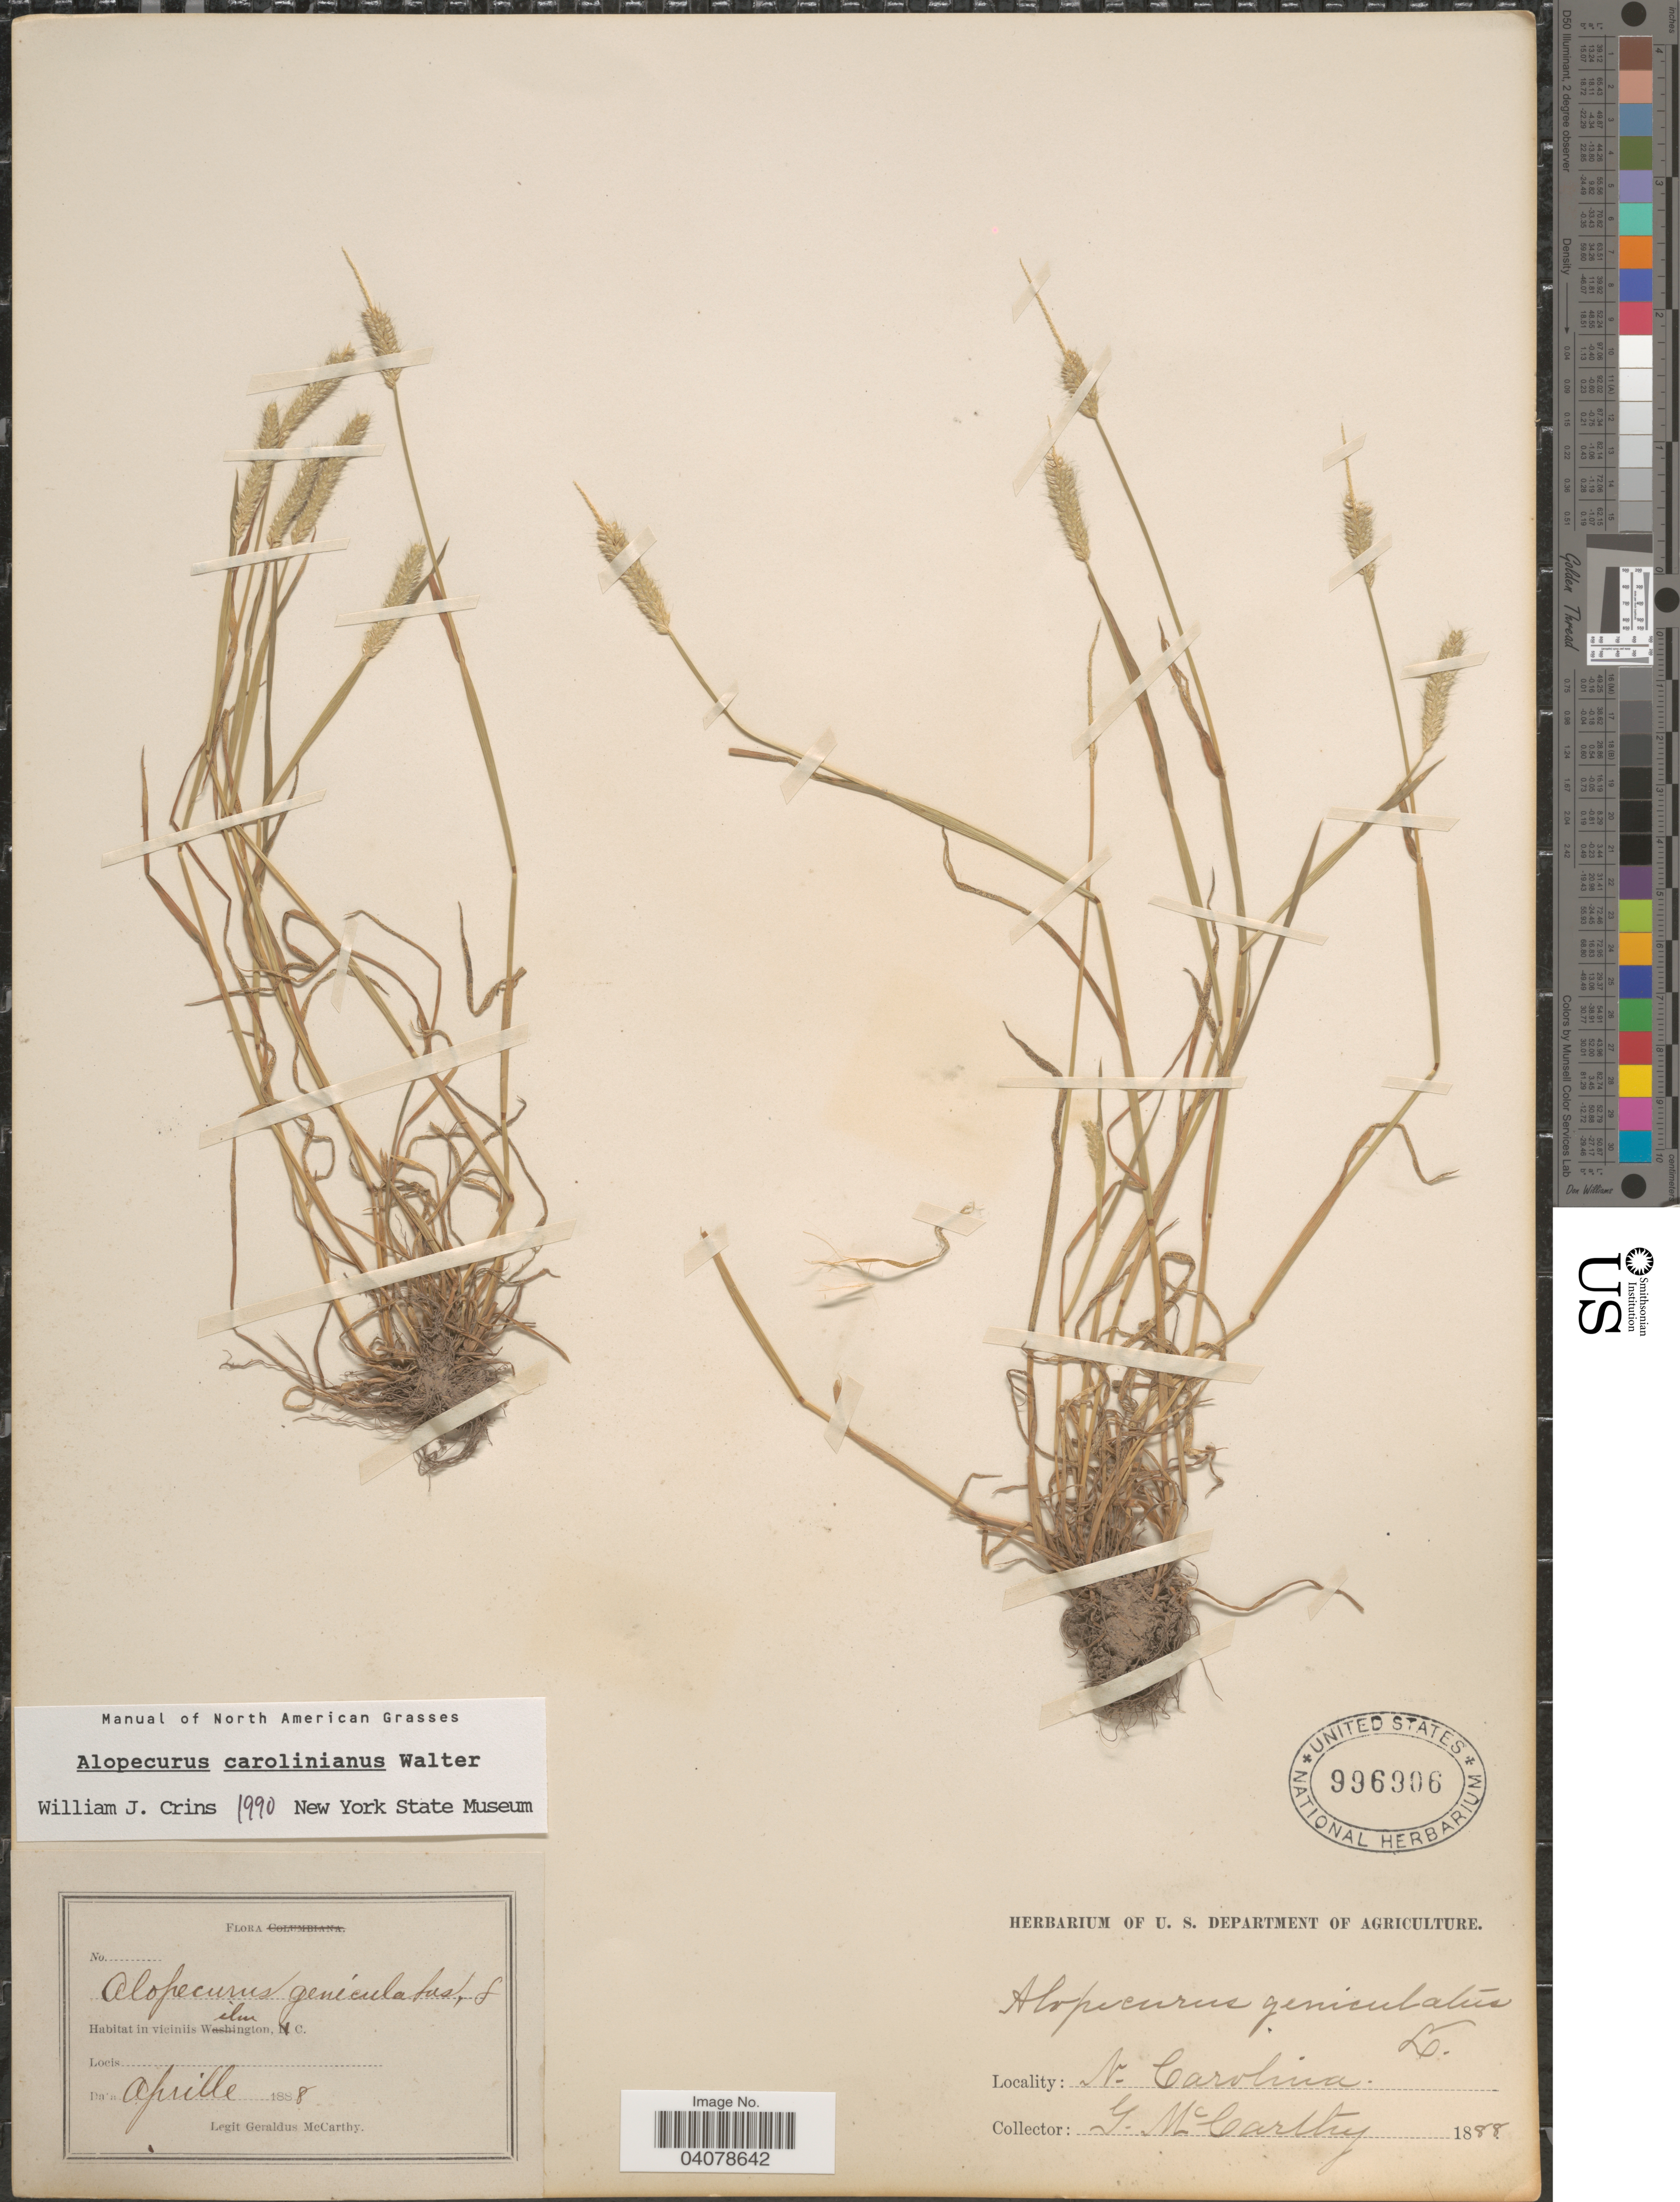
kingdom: Plantae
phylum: Tracheophyta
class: Liliopsida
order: Poales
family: Poaceae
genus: Alopecurus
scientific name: Alopecurus carolinianus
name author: Walter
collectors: M. McCarthy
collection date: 1888-04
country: United States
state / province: North Carolina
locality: Viciniis Wilmington.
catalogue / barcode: US 996906